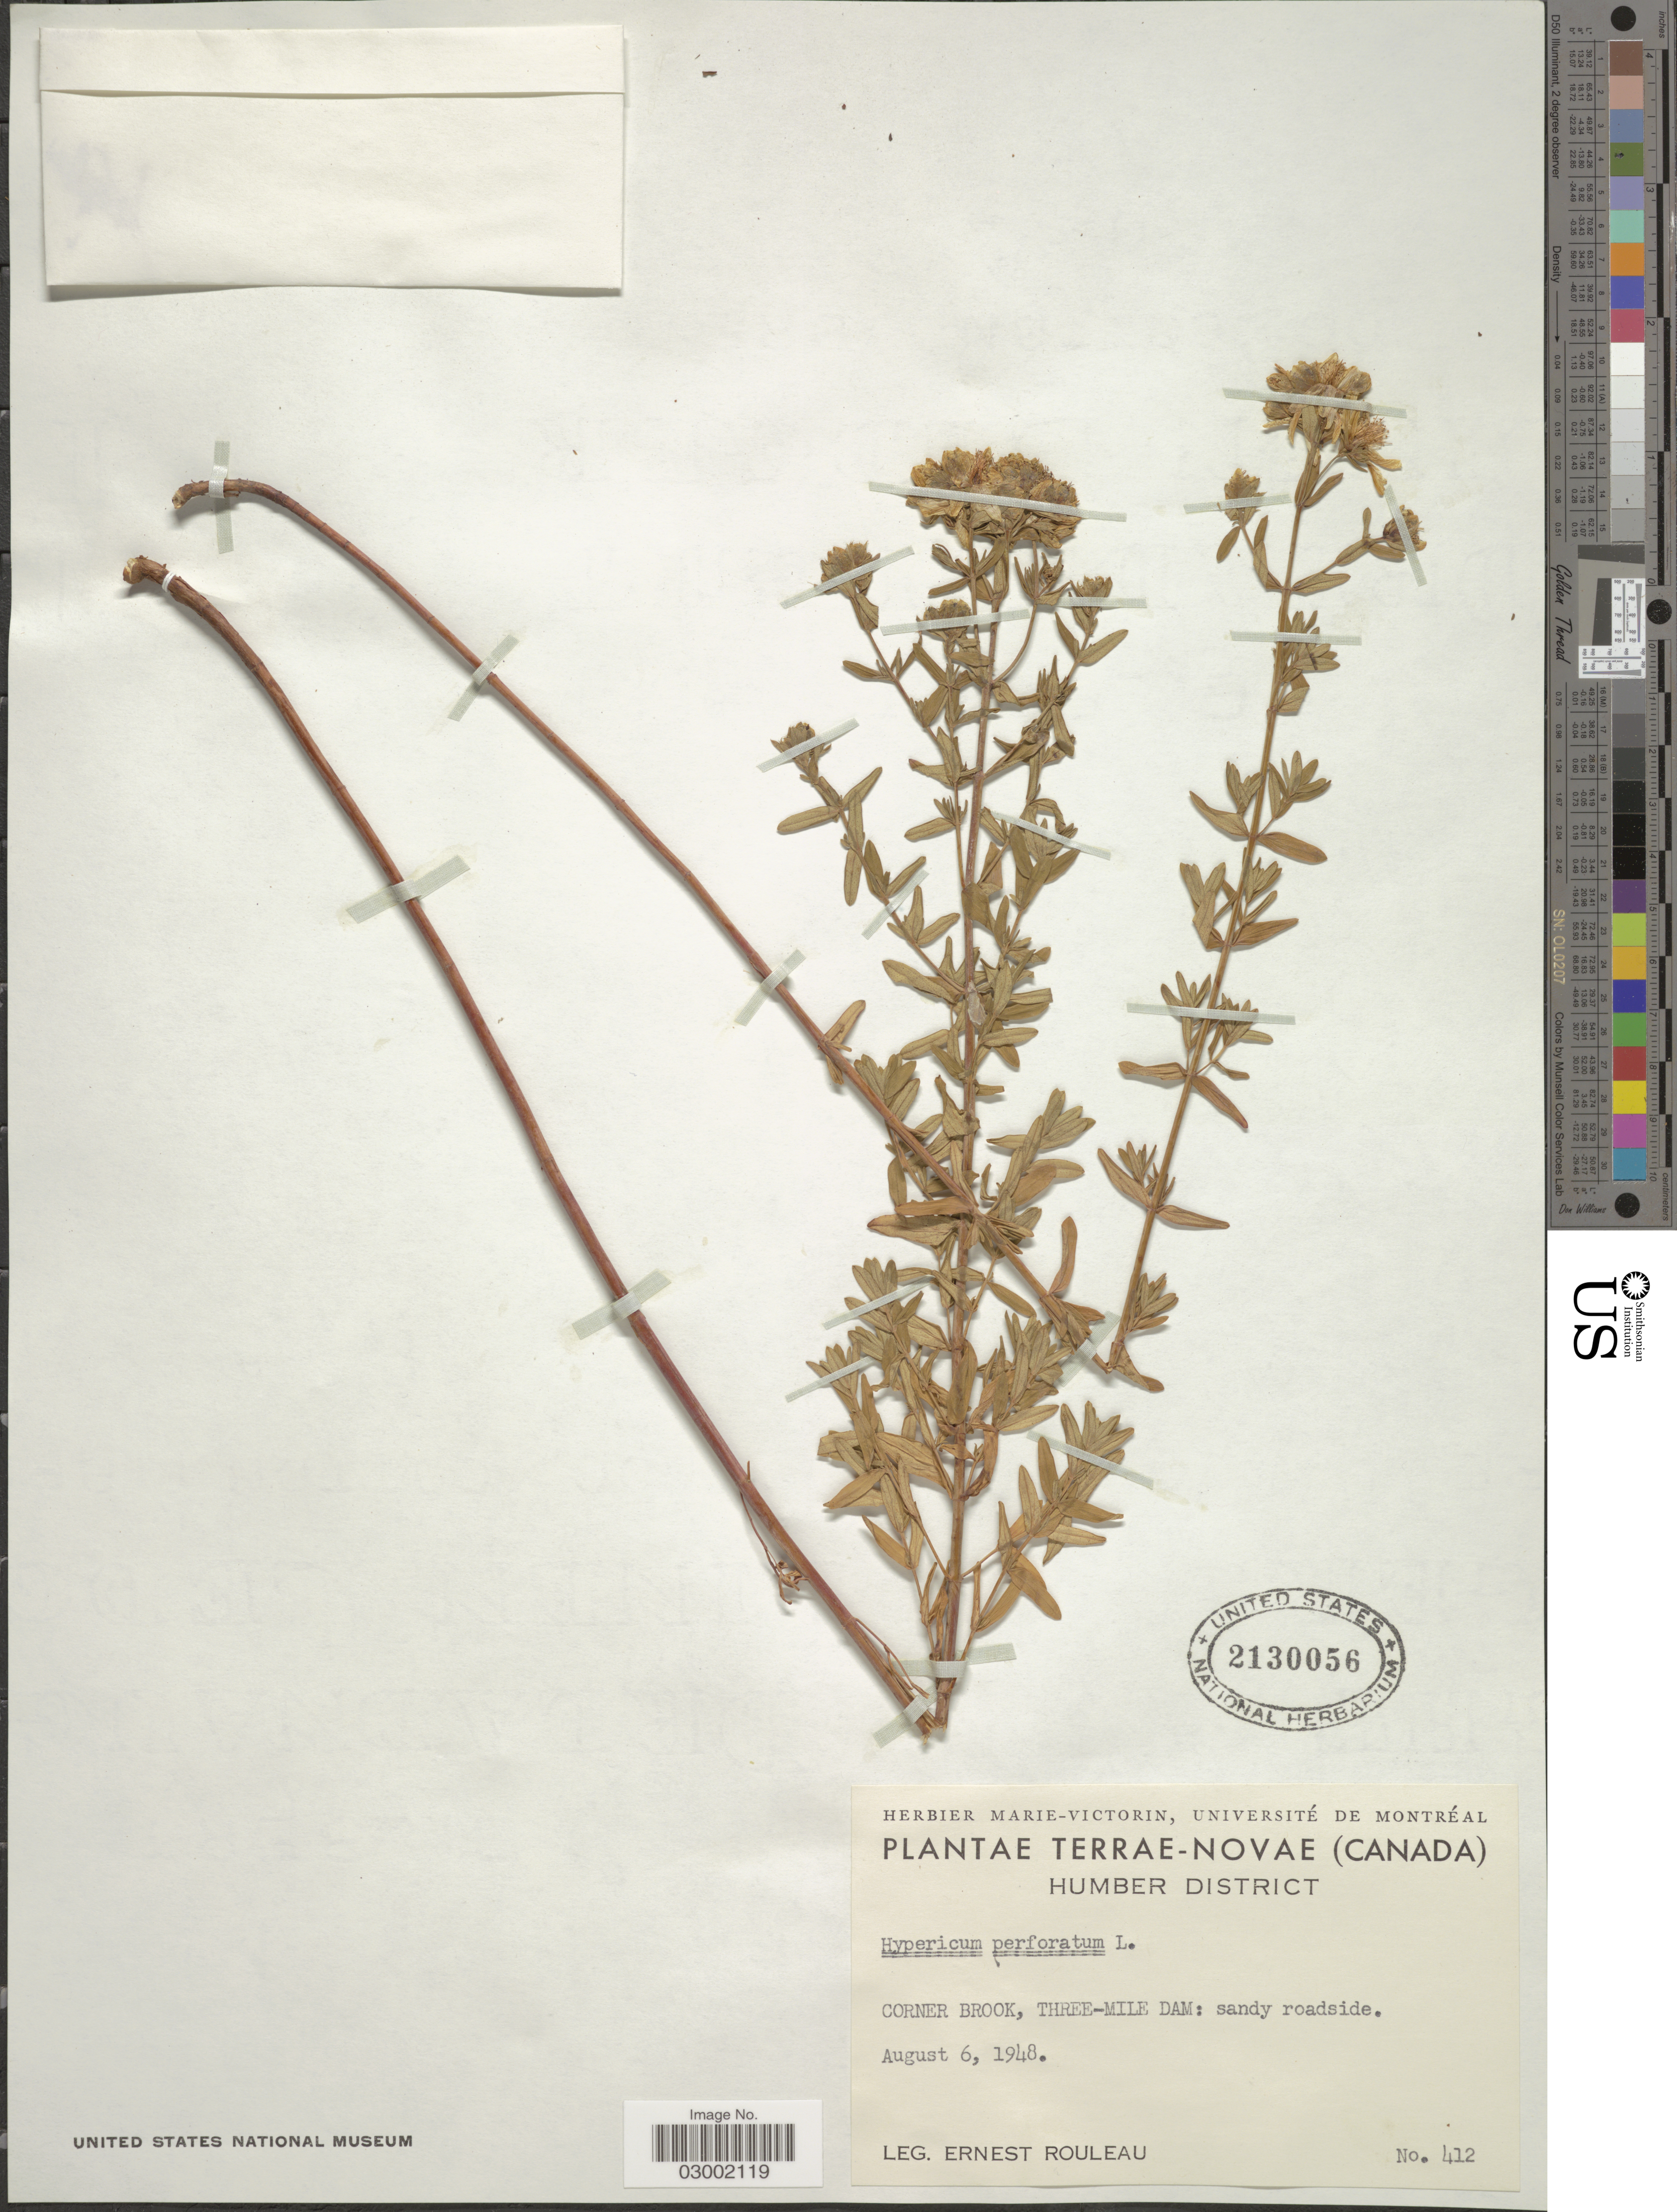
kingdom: Plantae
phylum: Tracheophyta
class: Magnoliopsida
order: Malpighiales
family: Hypericaceae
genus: Hypericum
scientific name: Hypericum perforatum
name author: L.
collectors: J. Rouleau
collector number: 412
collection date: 1948-08-06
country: Canada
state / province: Newfoundland and Labrador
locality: Terrae-Novae. Humber District. Corner Brook, three-mile Dam: sandy roadside.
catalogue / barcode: US 2130056